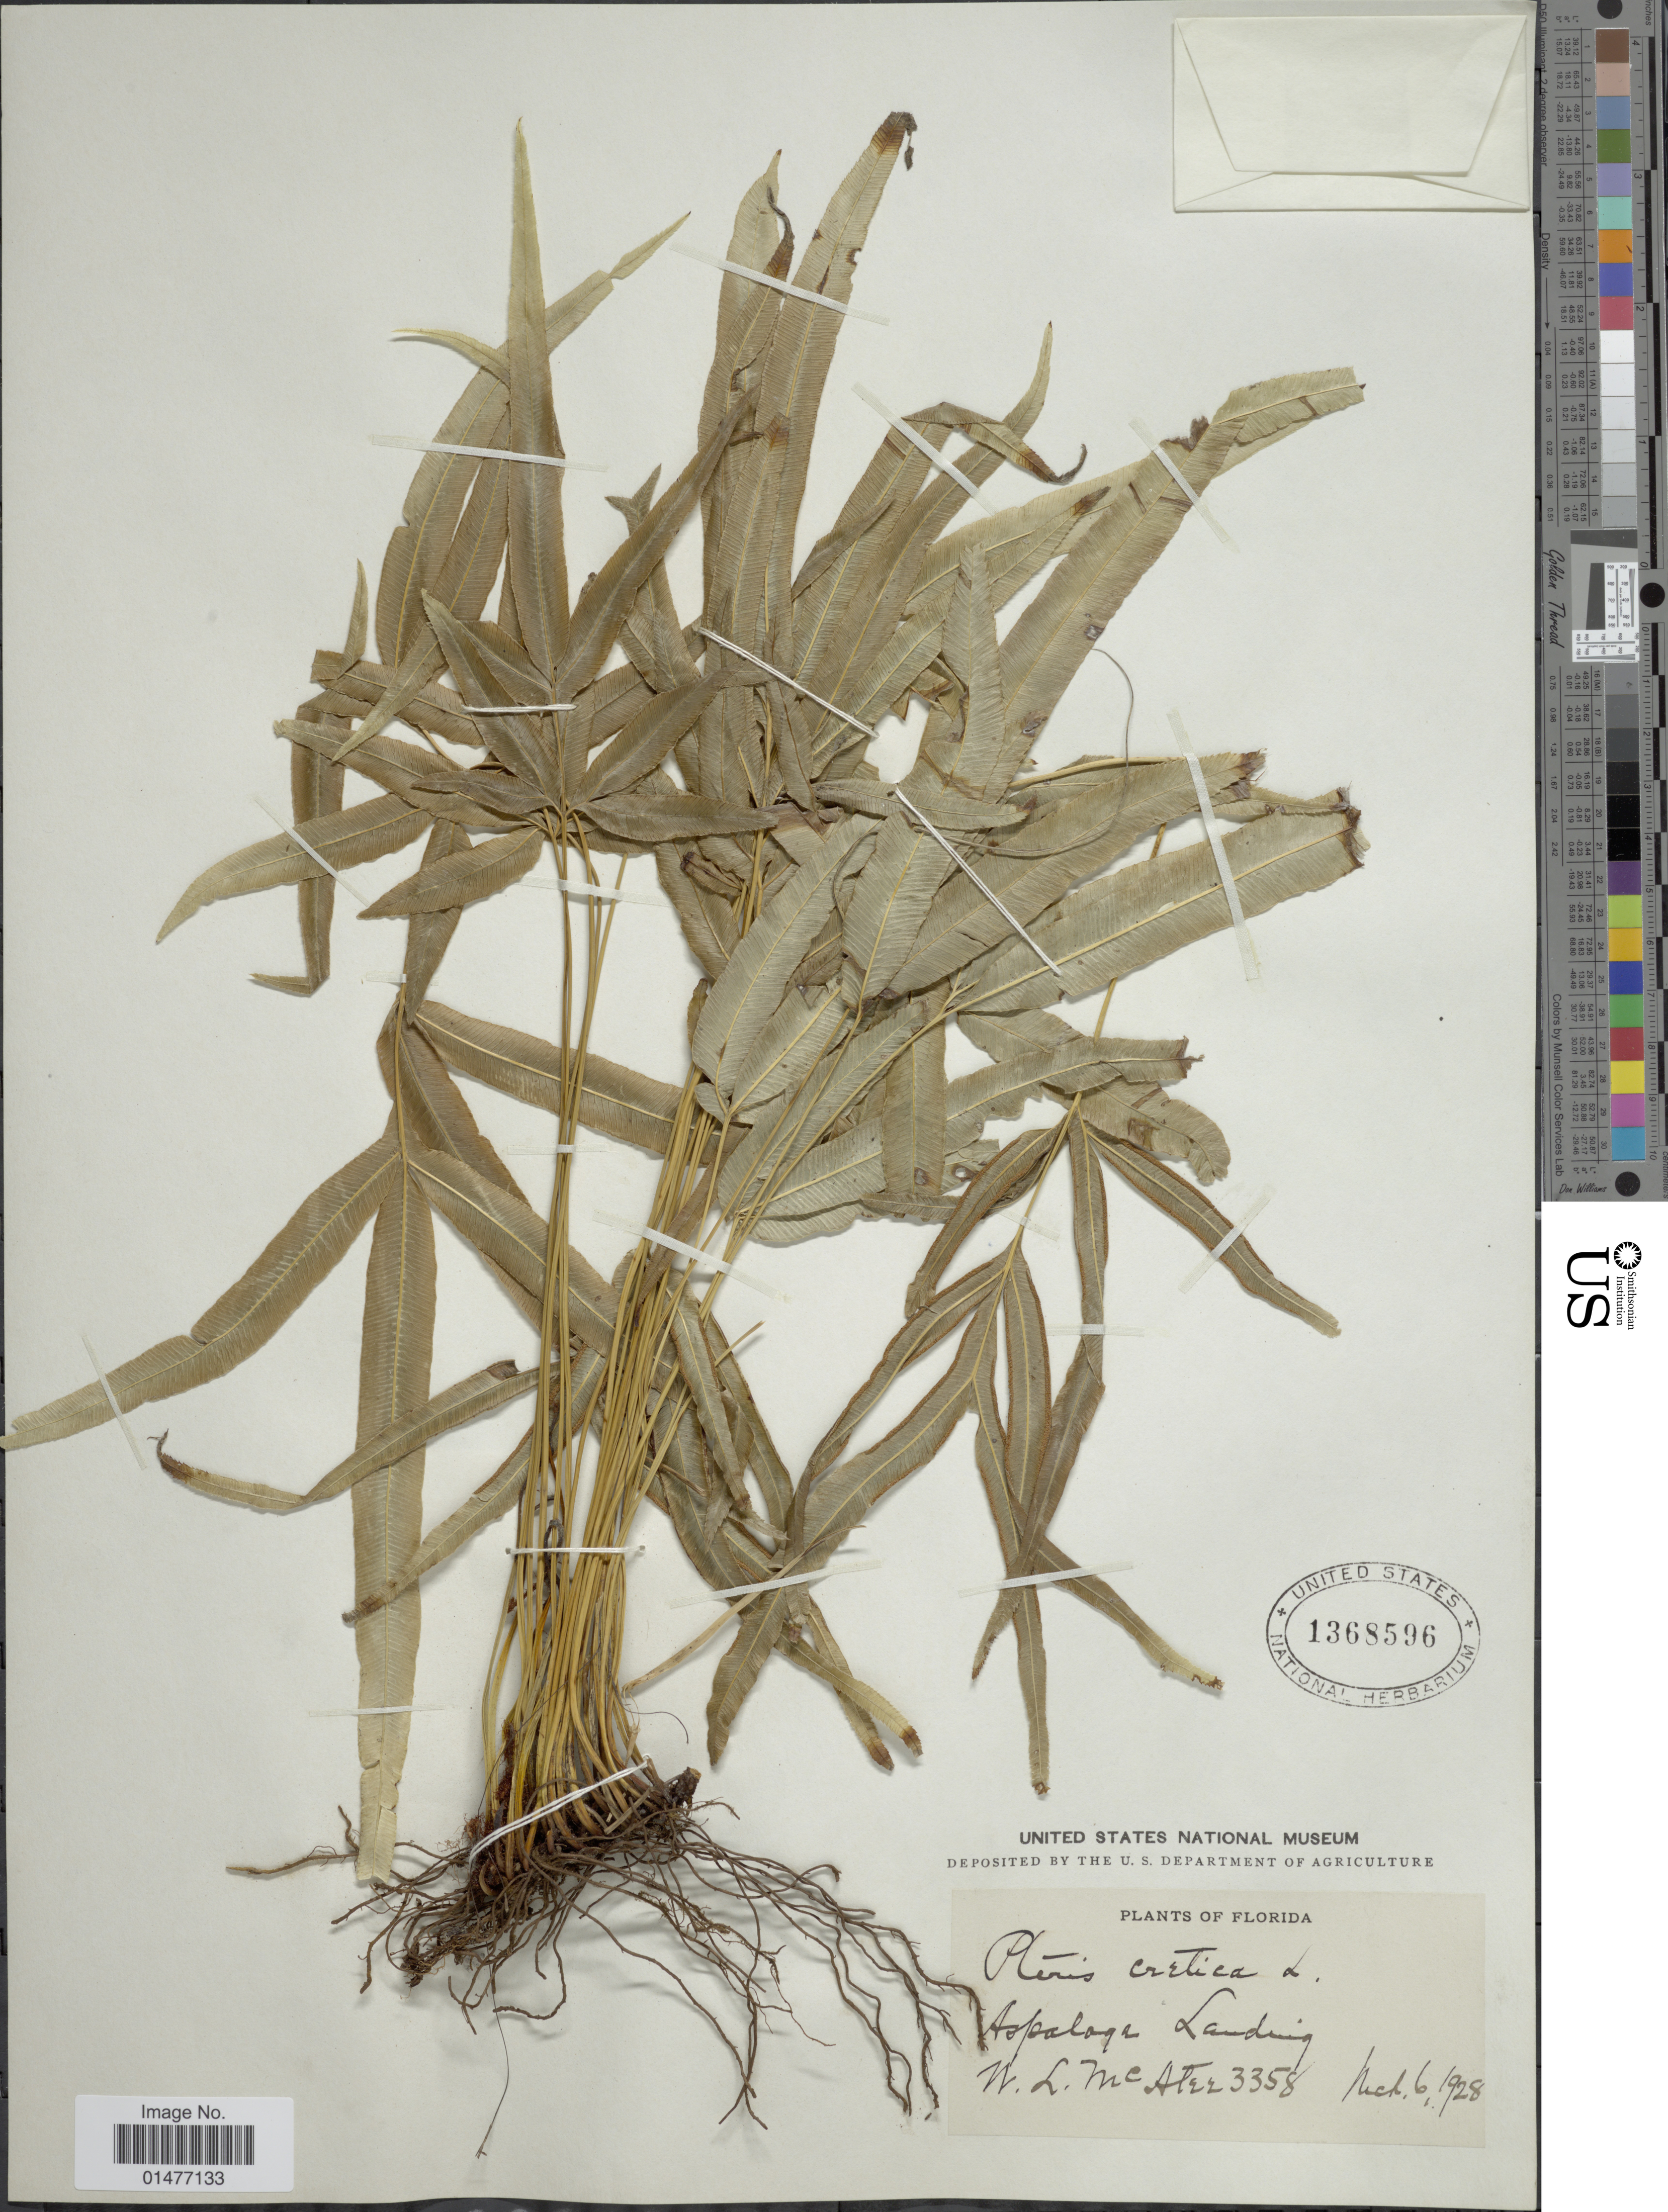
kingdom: Plantae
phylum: Tracheophyta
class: Polypodiopsida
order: Polypodiales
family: Pteridaceae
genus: Pteris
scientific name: Pteris cretica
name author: L.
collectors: W. McAtee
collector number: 3558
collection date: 1928-10-06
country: United States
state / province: Florida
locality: Aspalaga Landing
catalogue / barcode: US 1368596